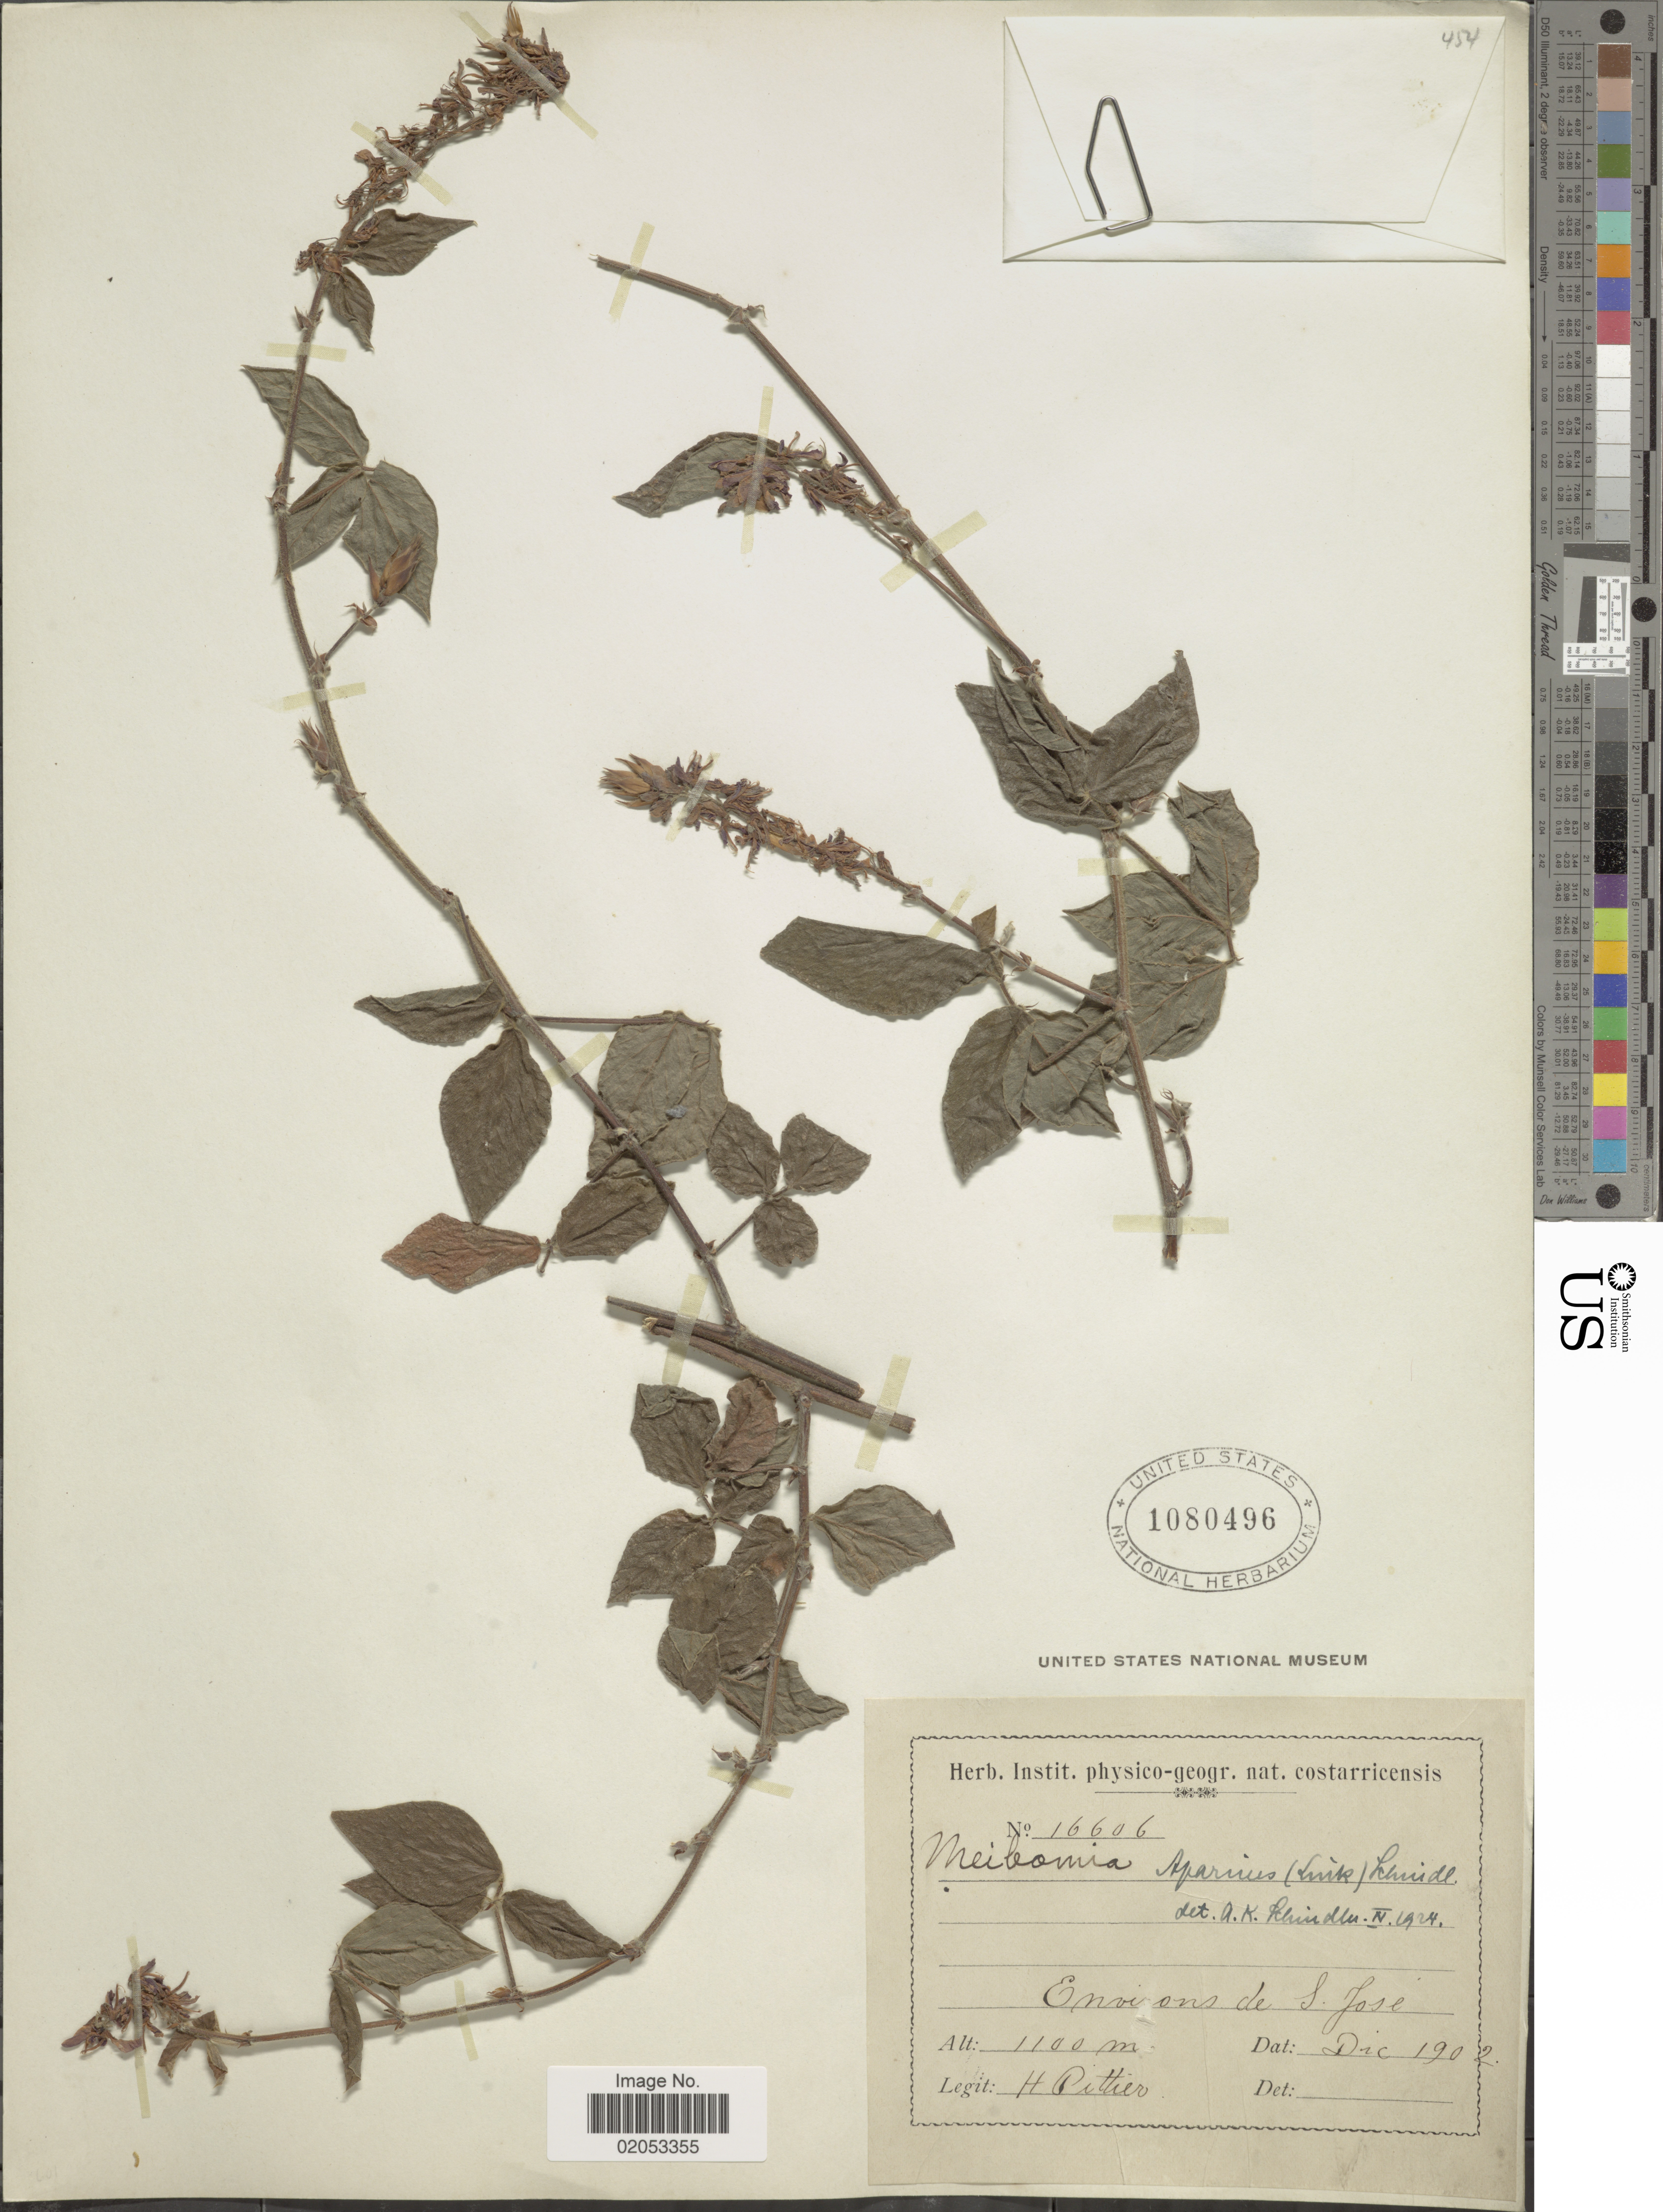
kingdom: Plantae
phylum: Tracheophyta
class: Magnoliopsida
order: Fabales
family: Fabaceae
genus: Desmodium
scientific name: Desmodium aparines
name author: (Link) DC.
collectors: H. F. Pittier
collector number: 16606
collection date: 1902-12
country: Costa Rica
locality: Environs de S. Jose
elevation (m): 1100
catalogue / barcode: US 1080496